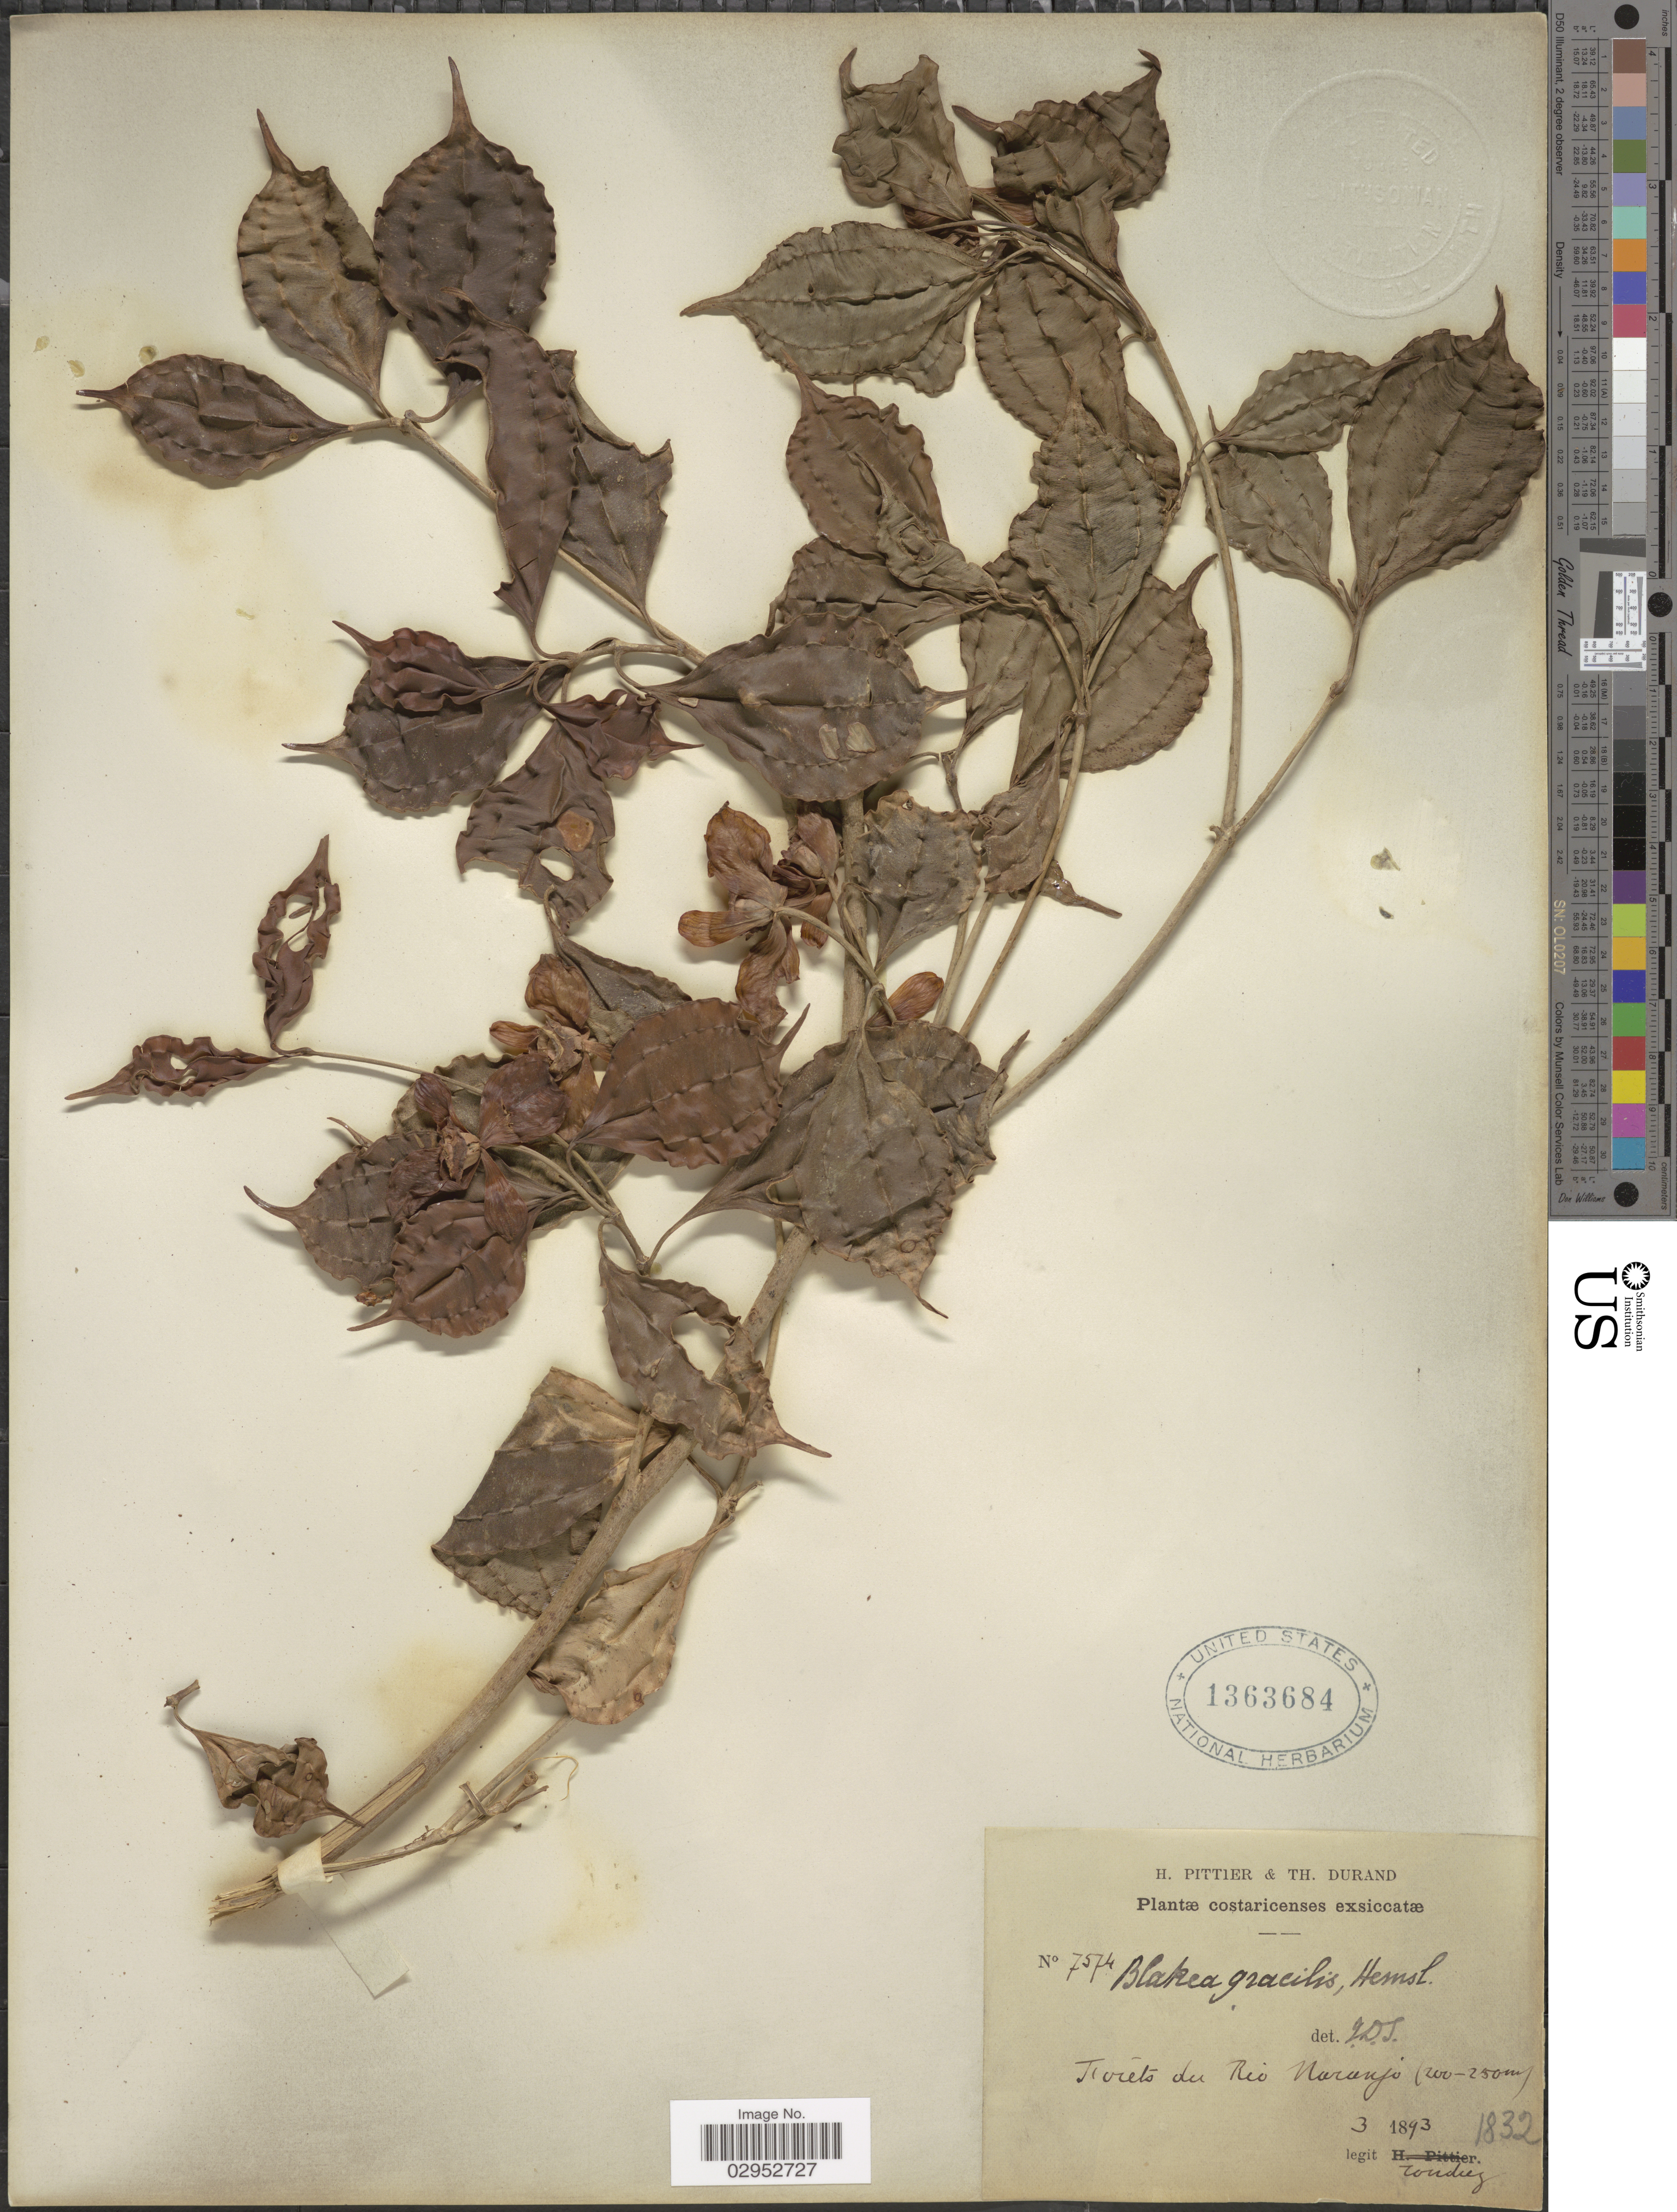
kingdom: Plantae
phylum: Tracheophyta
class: Magnoliopsida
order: Myrtales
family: Melastomataceae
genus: Blakea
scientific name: Blakea gracilis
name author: Hemsl.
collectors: Tonduz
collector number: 7574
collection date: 1893-03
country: Costa Rica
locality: Forêts du Rio Naranjo.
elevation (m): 200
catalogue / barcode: US 1363684